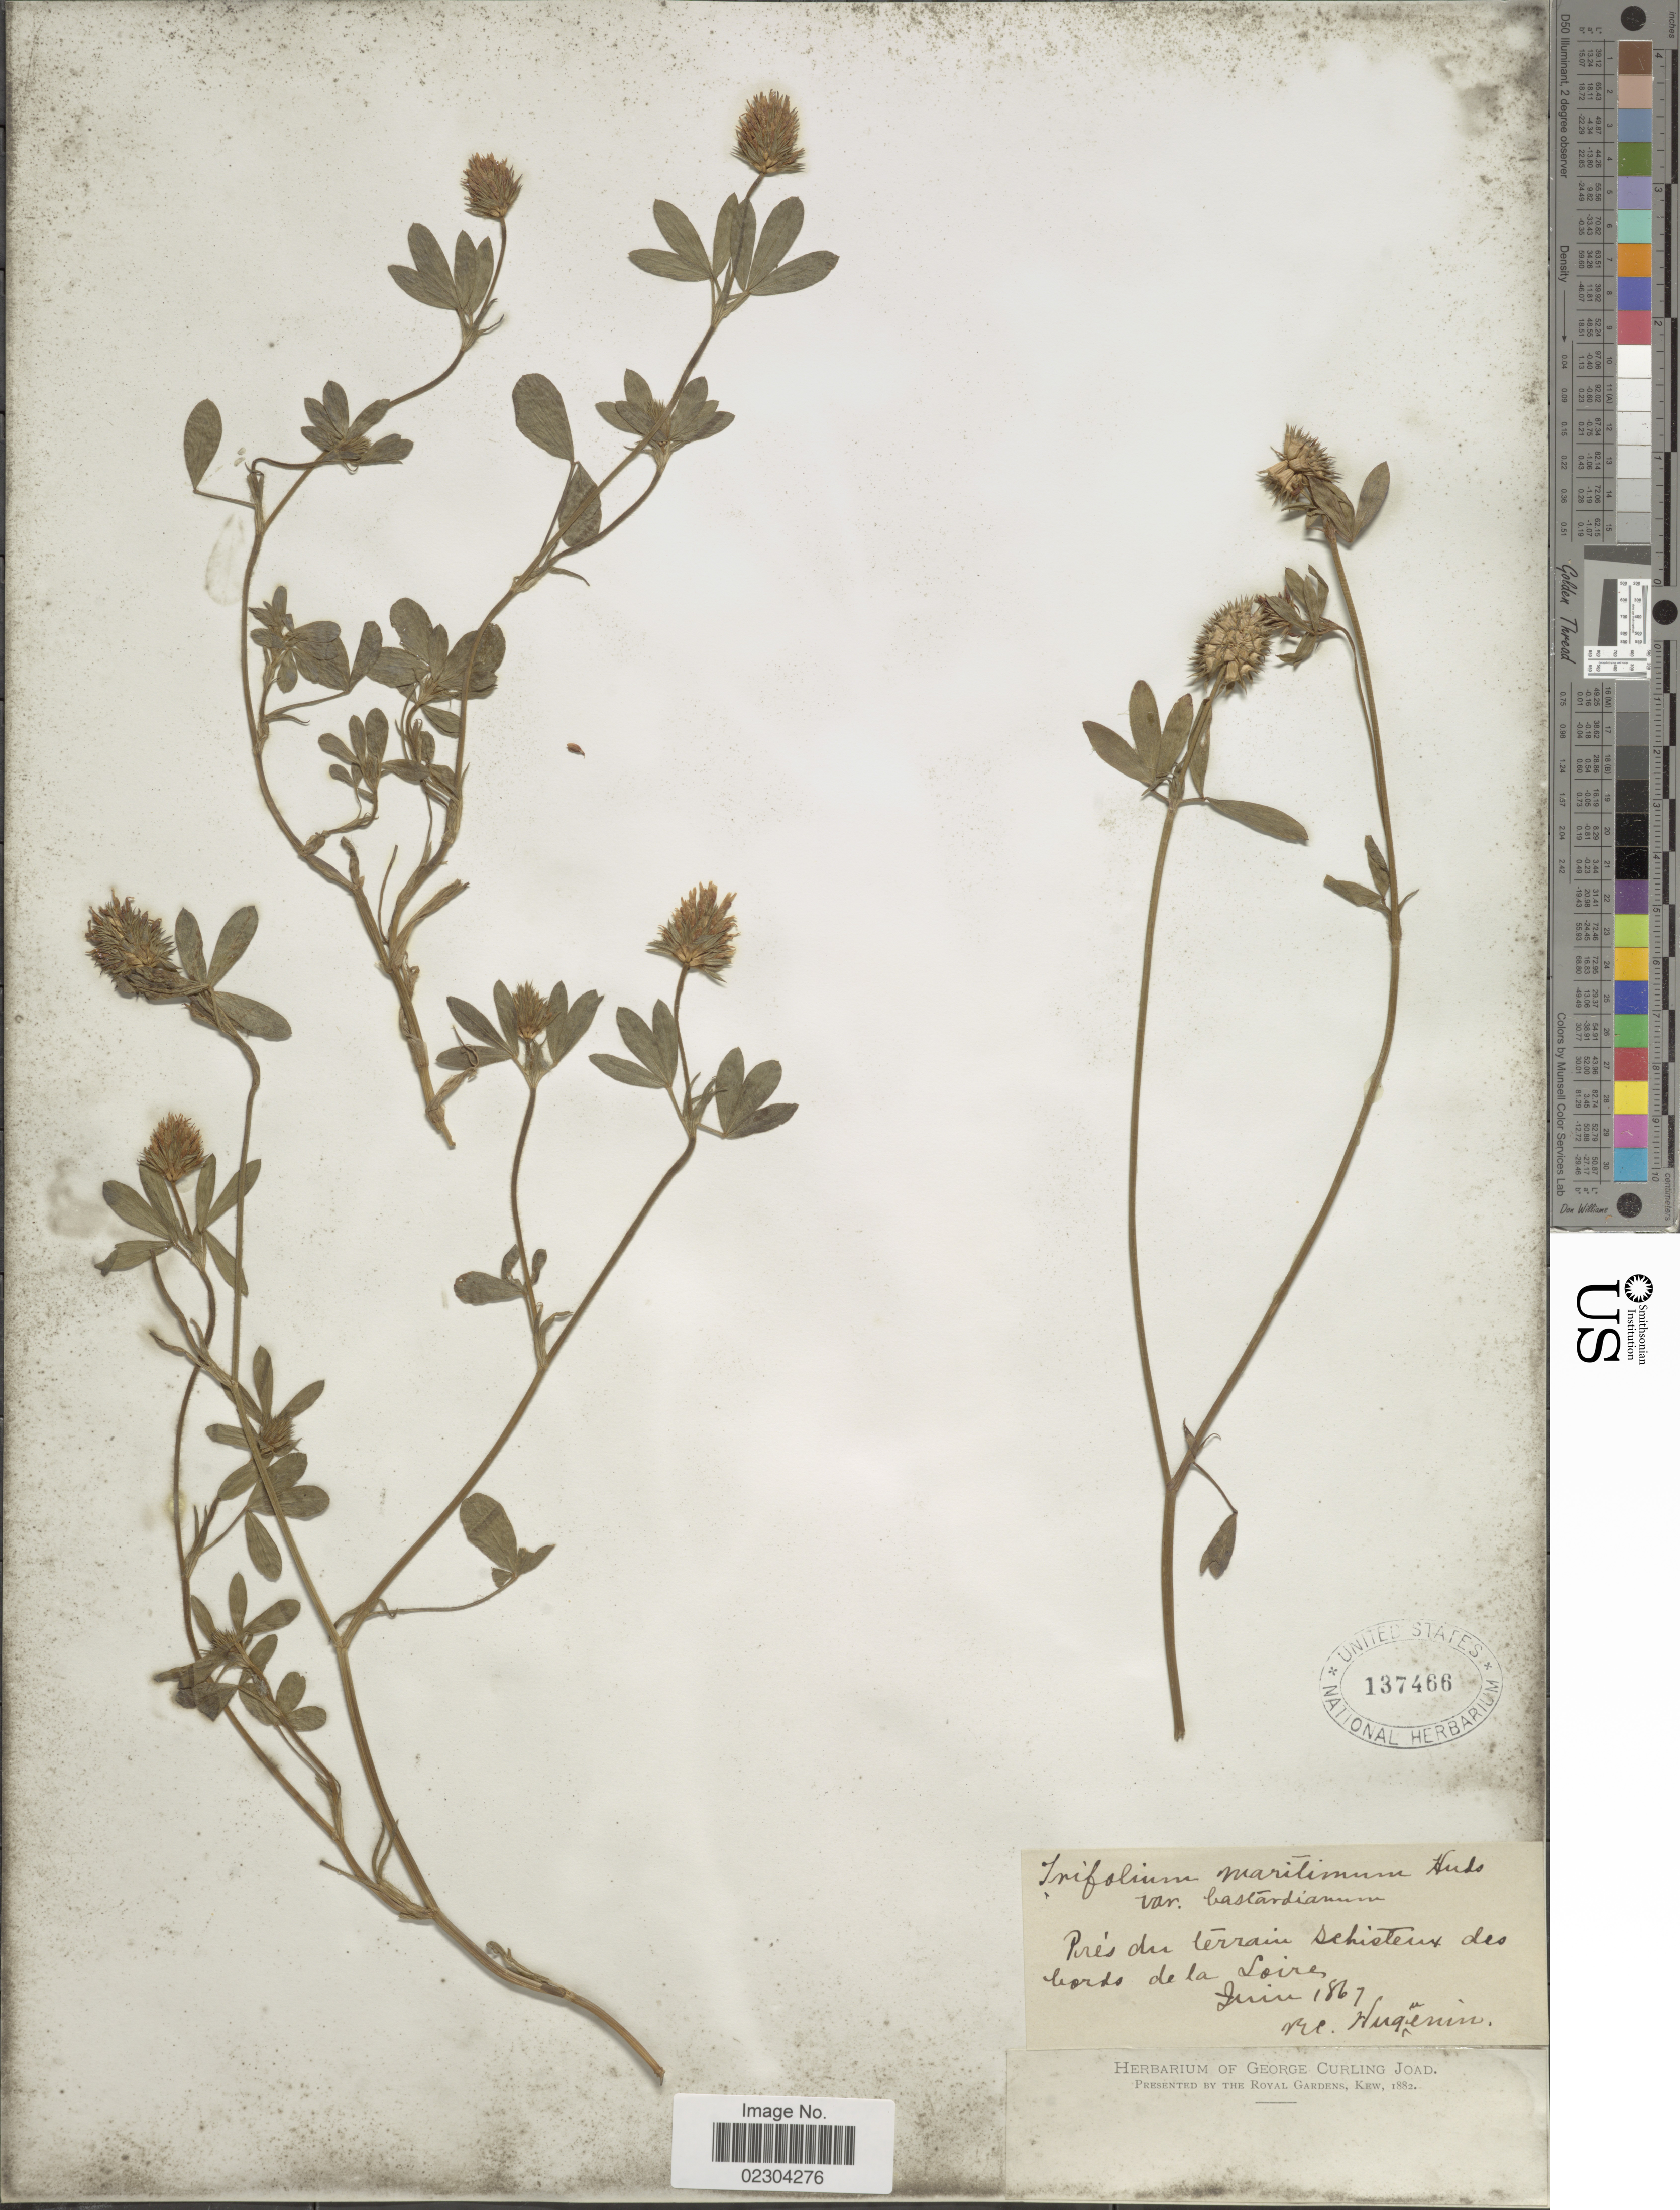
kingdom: Plantae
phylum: Tracheophyta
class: Magnoliopsida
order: Fabales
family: Fabaceae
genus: Trifolium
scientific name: Trifolium maritimum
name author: Huds.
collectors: -. Hugenin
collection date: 1867-06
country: France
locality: Pres du lerrain schisteux des bords de la Loire [interpreted]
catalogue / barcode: US 137466